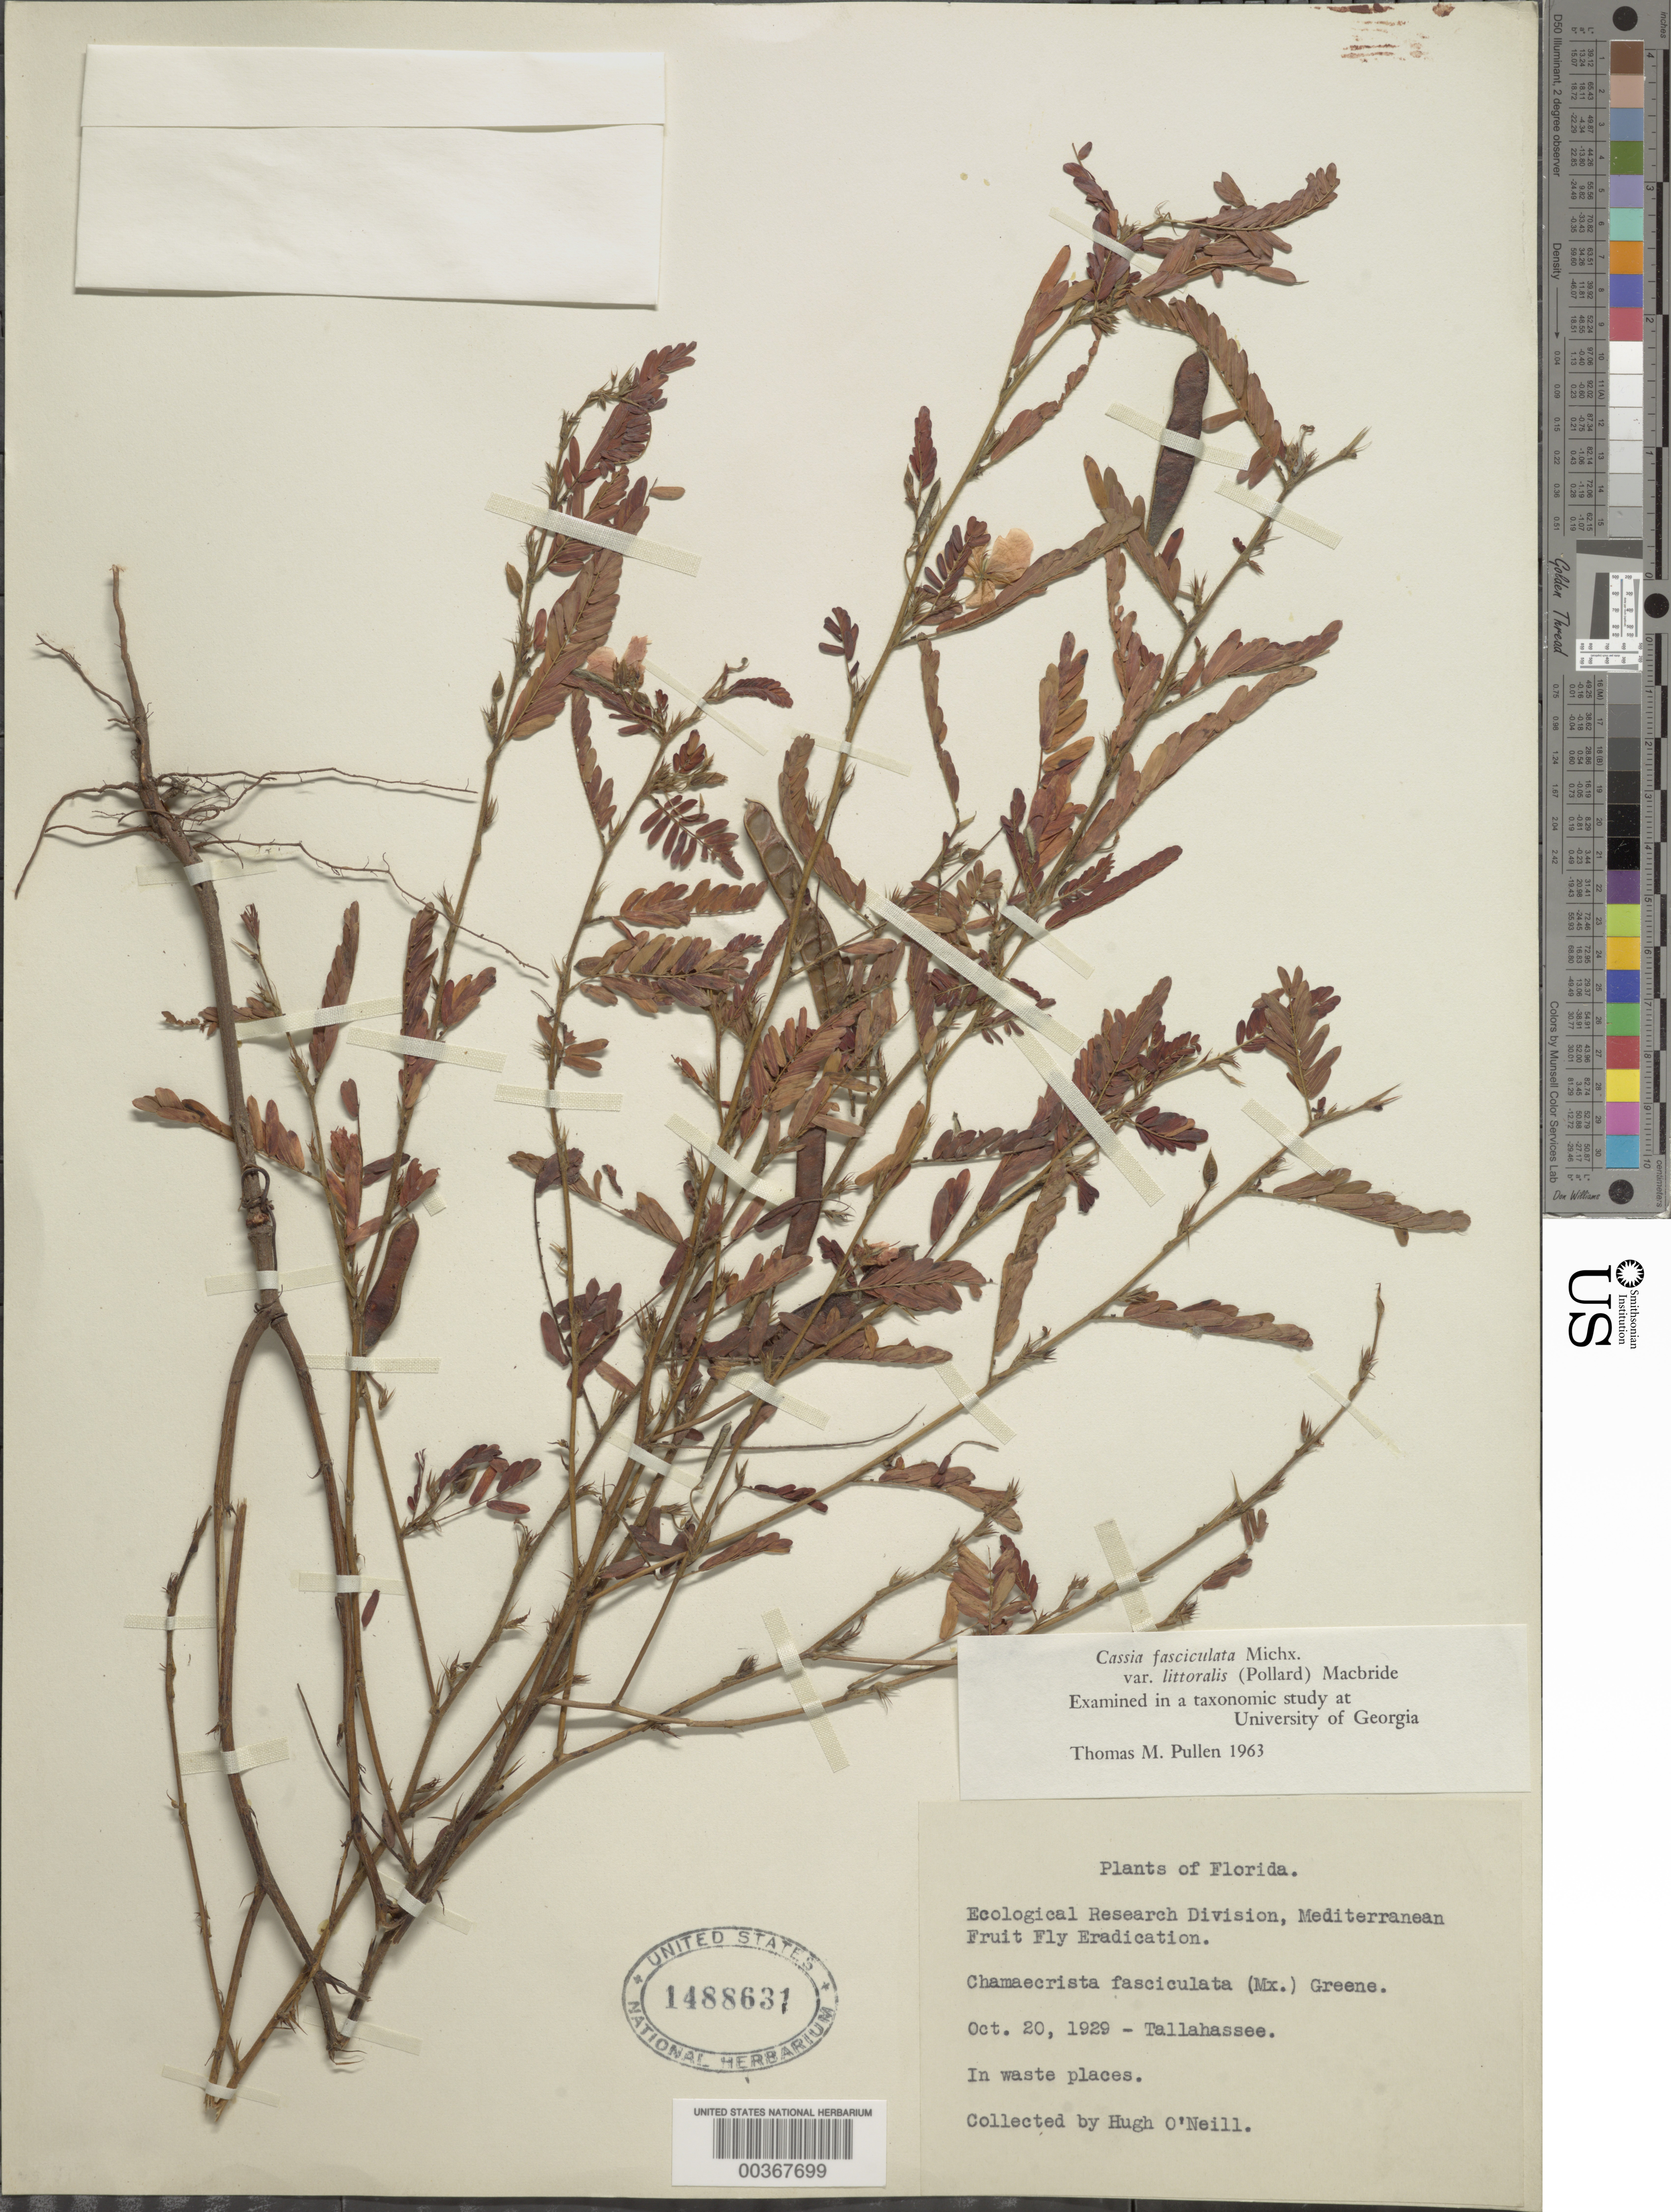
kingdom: Plantae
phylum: Tracheophyta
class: Magnoliopsida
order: Fabales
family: Fabaceae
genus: Chamaecrista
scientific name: Chamaecrista fasciculata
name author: (Michx.) Greene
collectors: H. O'Neill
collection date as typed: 20 Oct 1929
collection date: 1929-10-20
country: United States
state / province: Florida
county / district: Leon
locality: Tallahassee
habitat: Waste places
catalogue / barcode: US 1488631